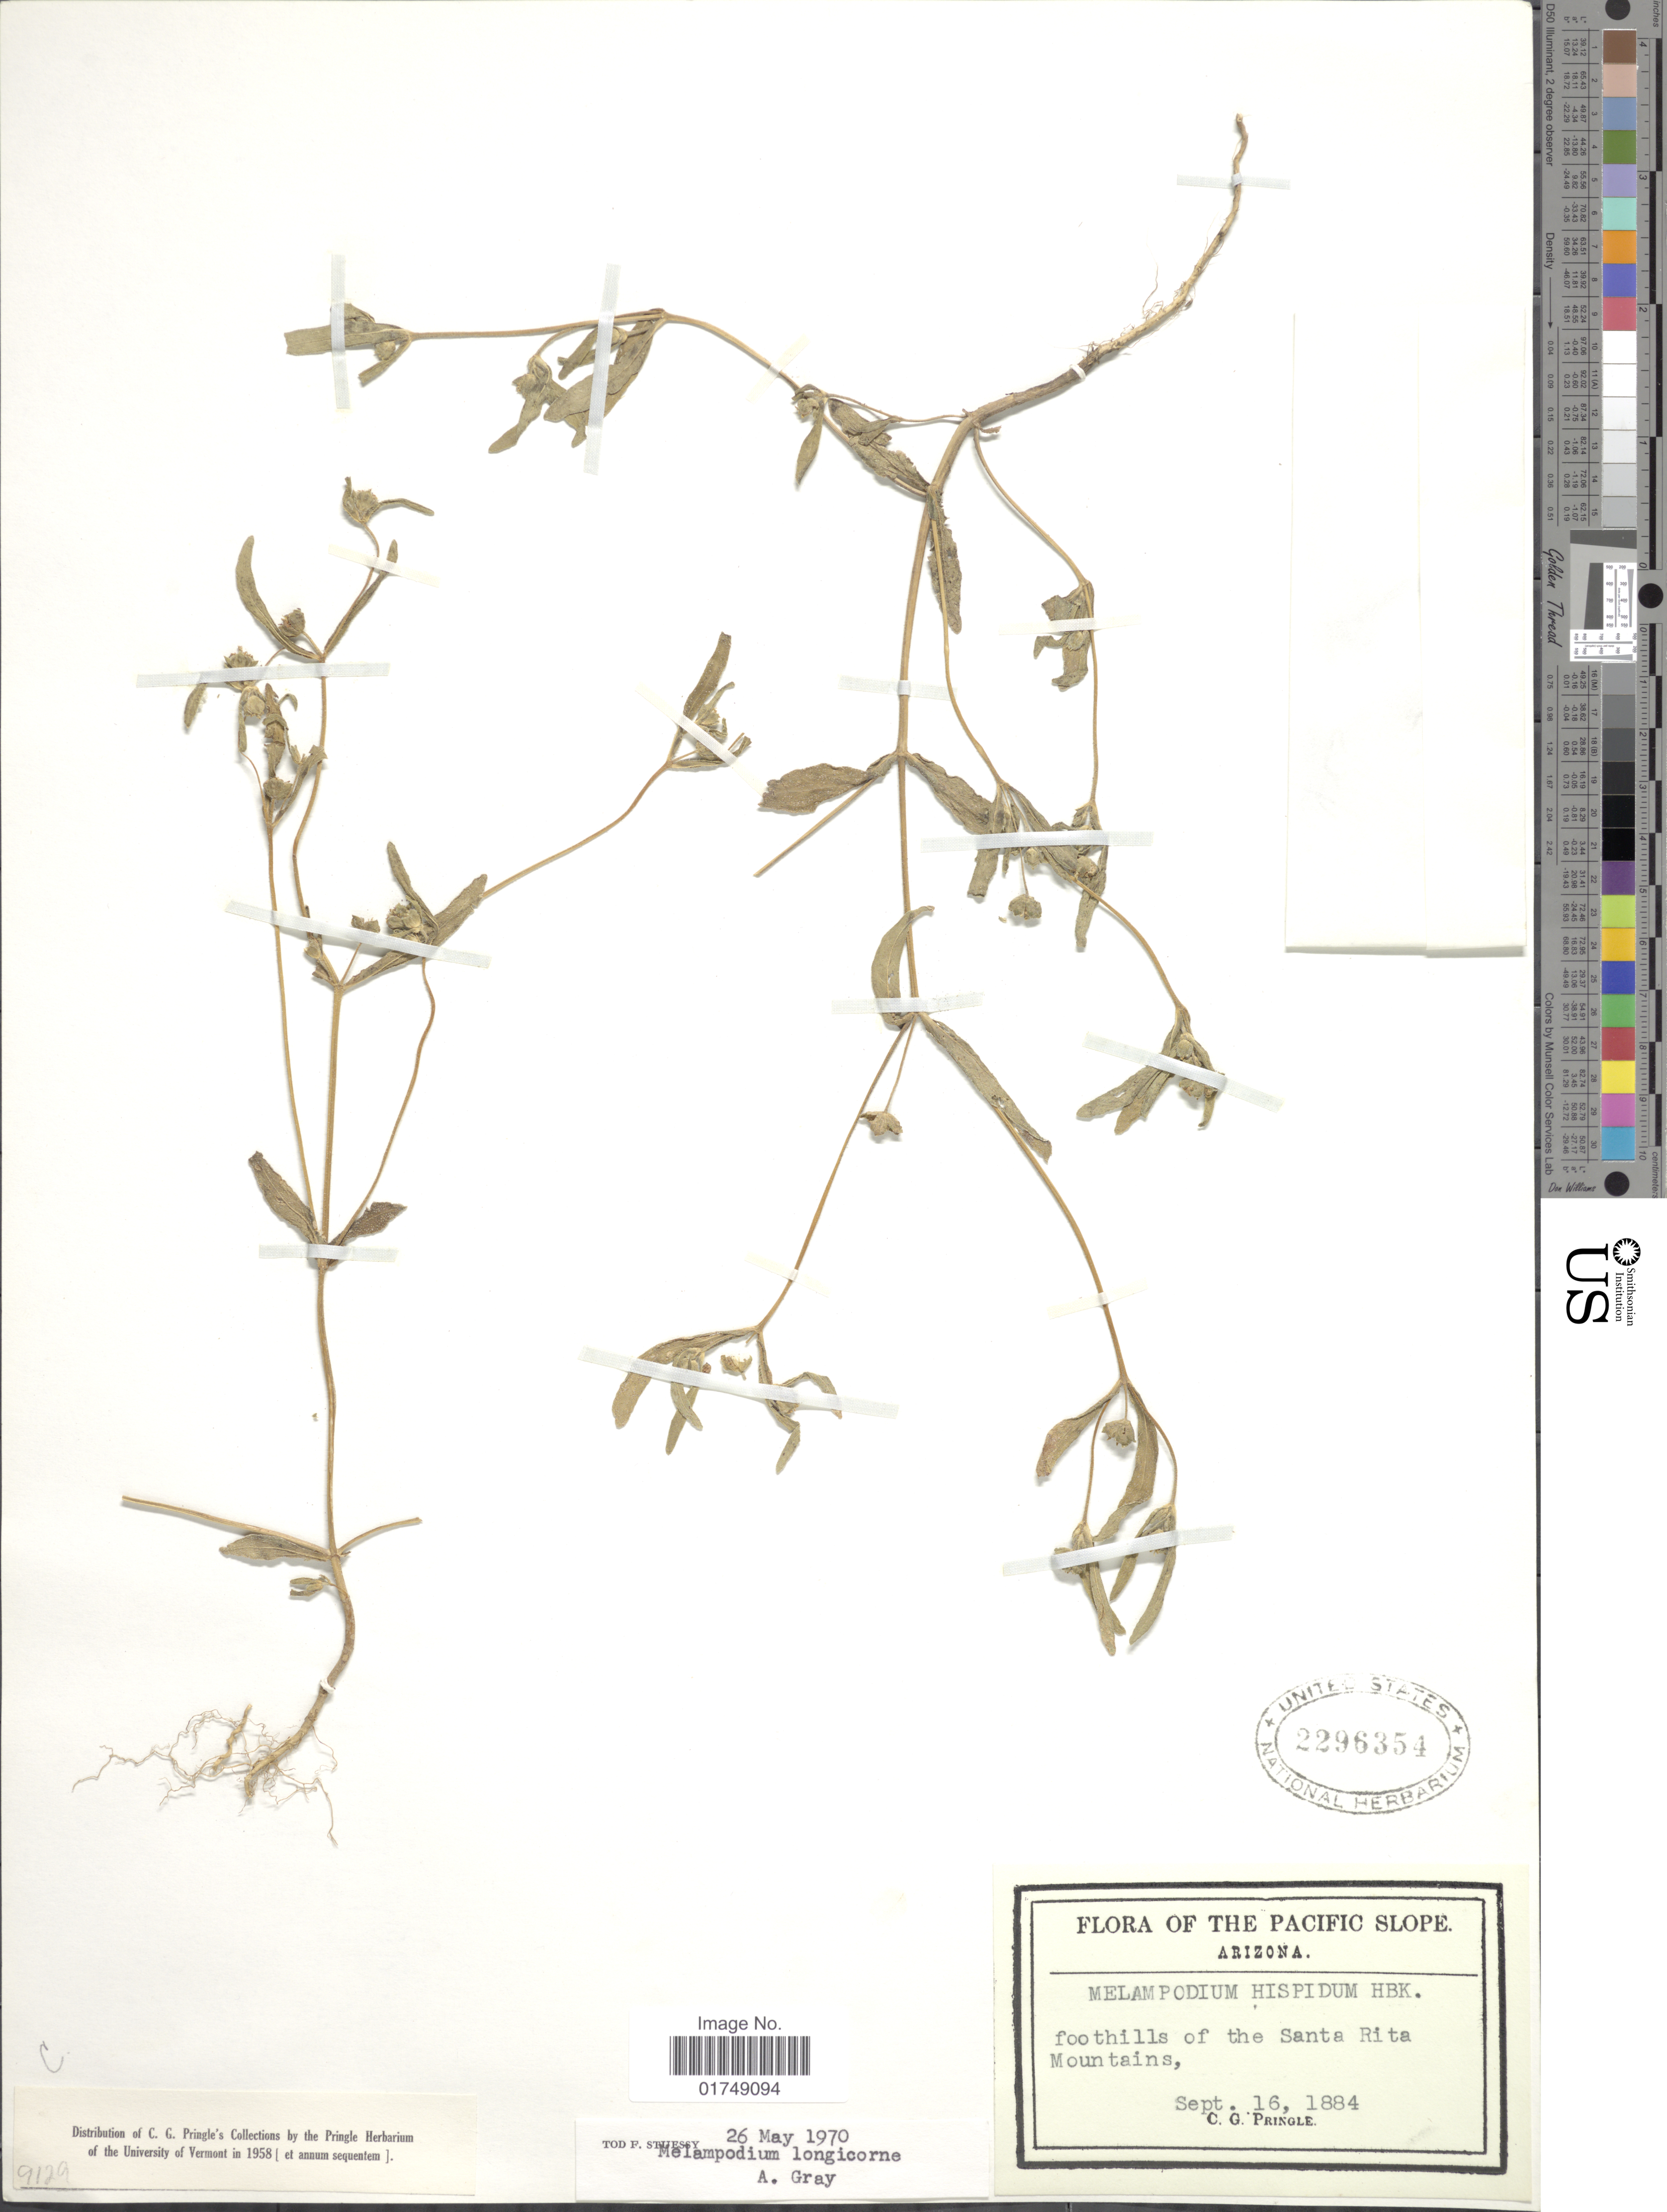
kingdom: Plantae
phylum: Tracheophyta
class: Magnoliopsida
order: Asterales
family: Asteraceae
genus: Melampodium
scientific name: Melampodium longicorne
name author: A. Gray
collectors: C. G. Pringle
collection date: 1884-09-16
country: United States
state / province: Arizona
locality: The Pacific slope, foothills of the Santa Rita Mountains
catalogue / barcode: US 2296354